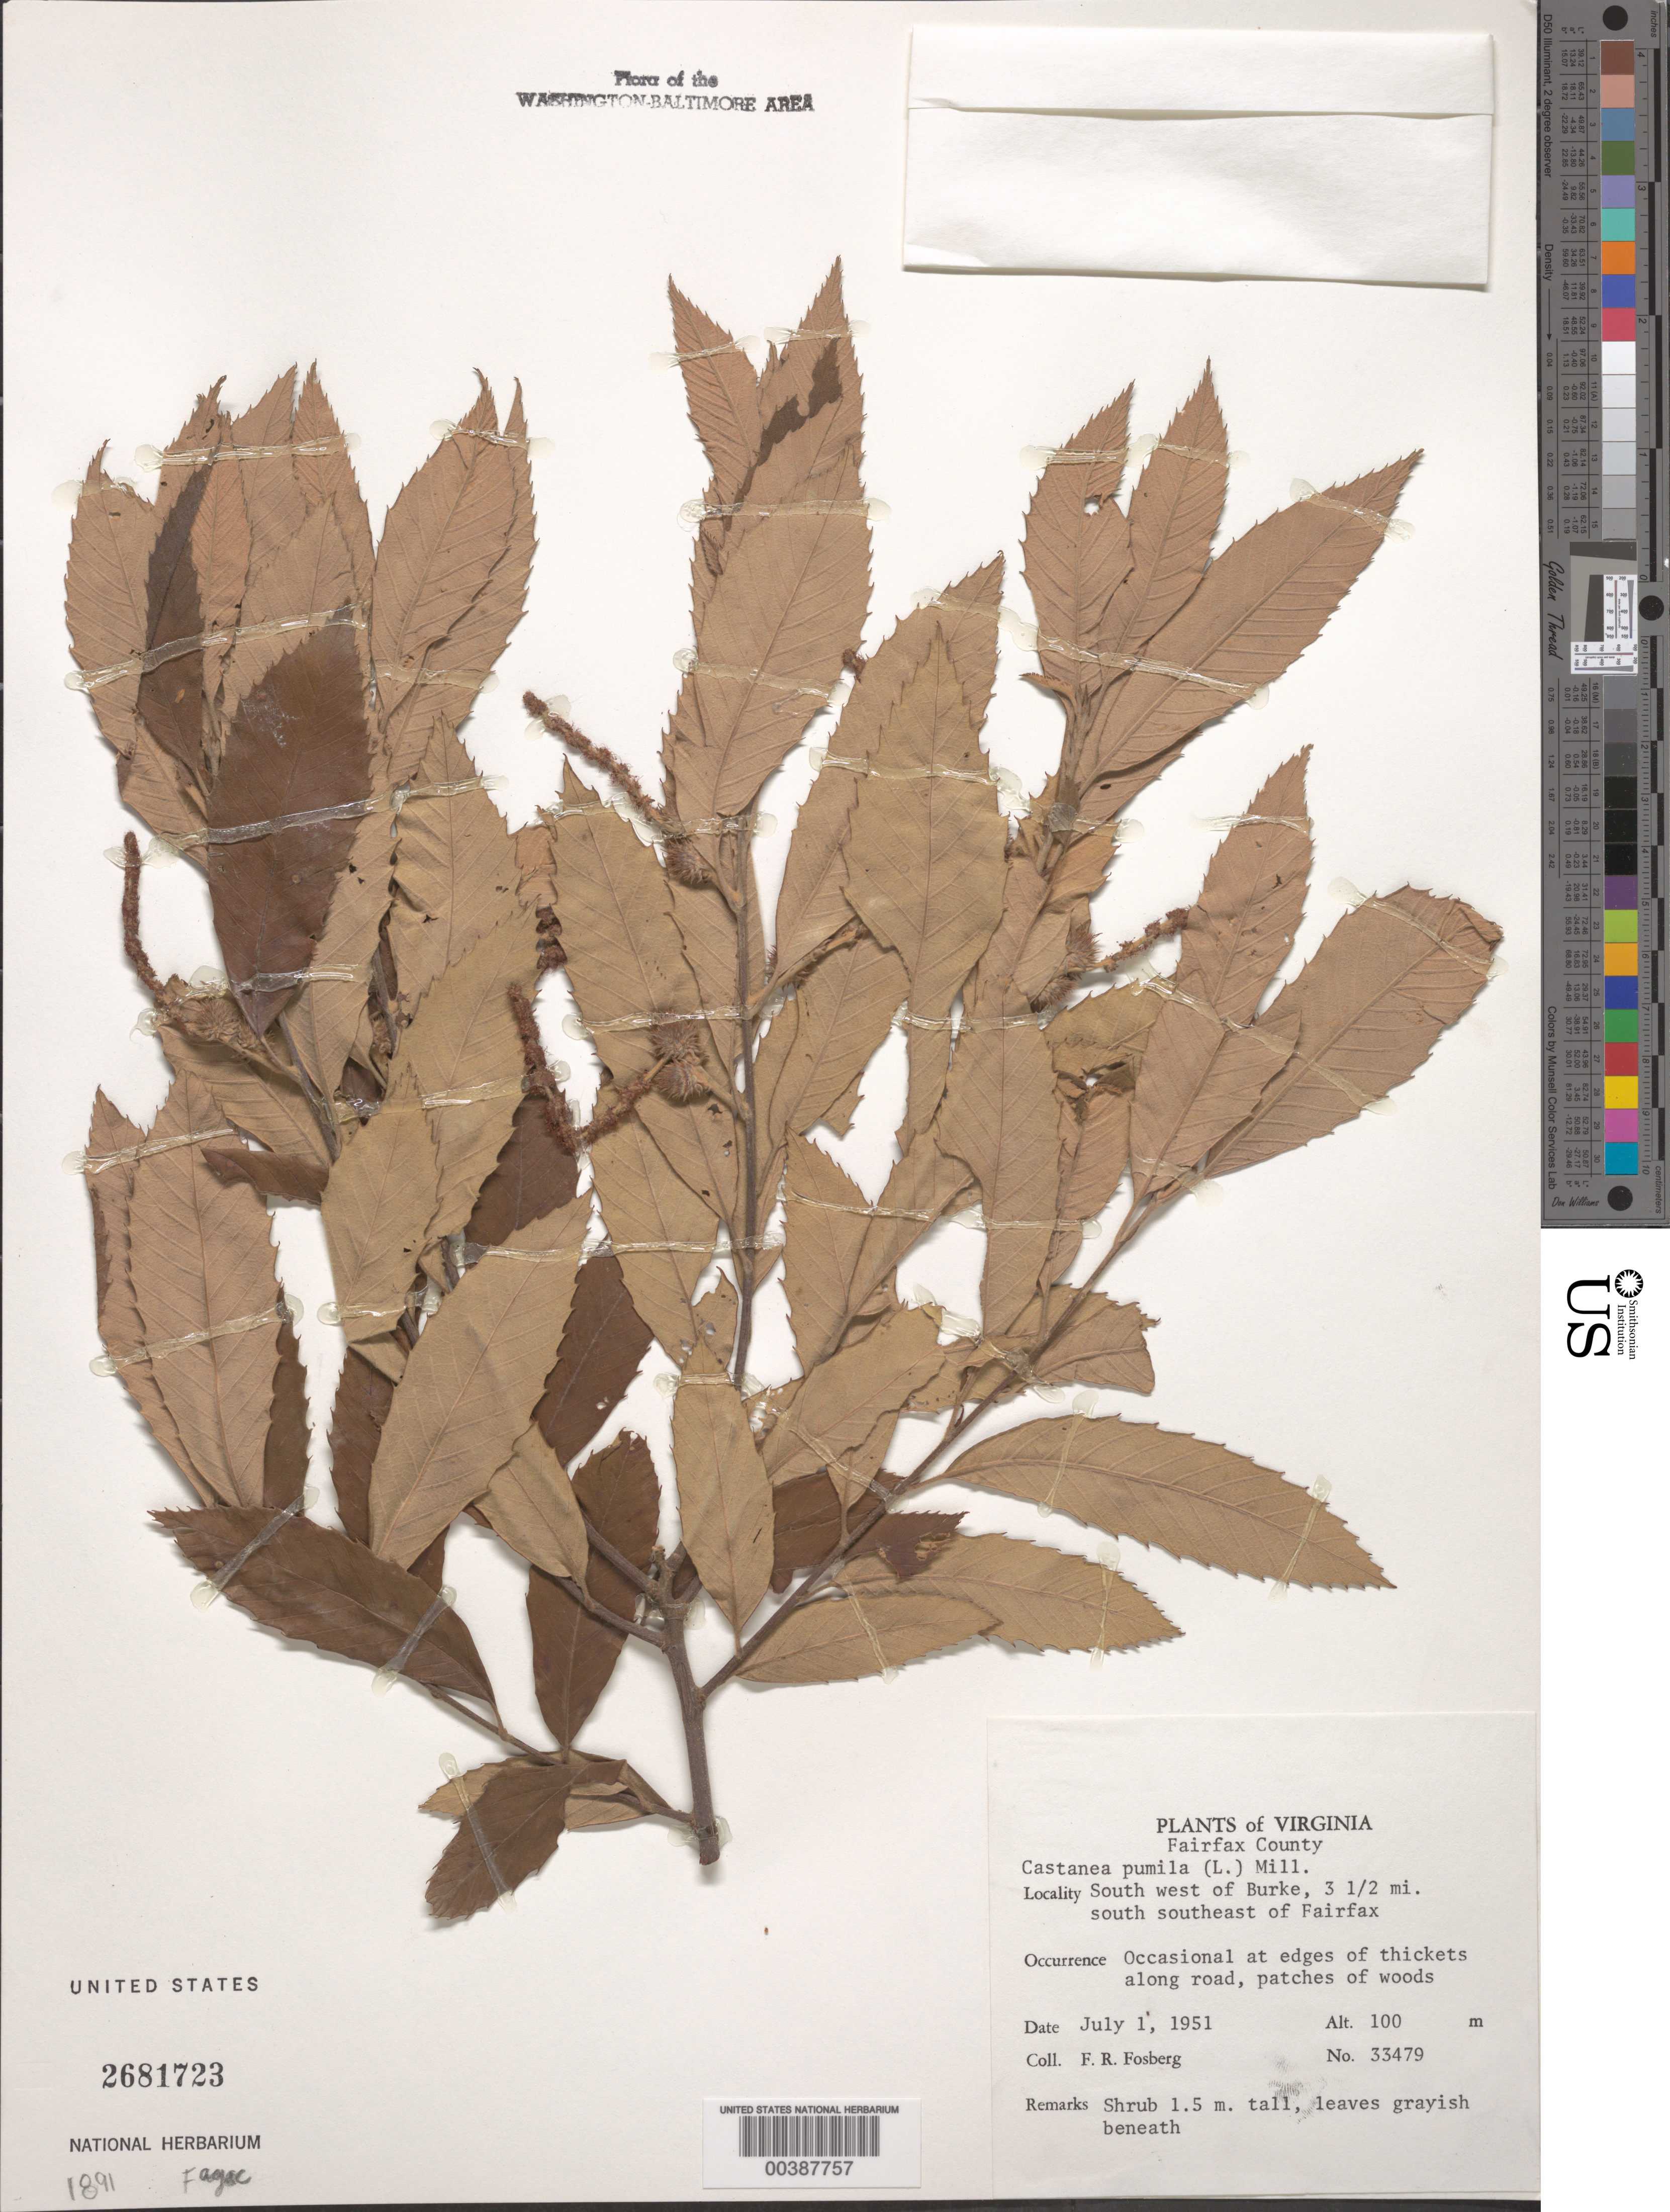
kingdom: Plantae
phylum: Tracheophyta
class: Magnoliopsida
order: Fagales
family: Fagaceae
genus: Castanea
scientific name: Castanea pumila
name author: (L.) Mill.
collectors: F. R. Fosberg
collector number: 33479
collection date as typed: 01 Jul 1951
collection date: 1951-07-01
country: United States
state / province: Virginia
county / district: Fairfax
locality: Southwest of Burke, south-southeast of Fairfax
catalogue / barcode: US 2681723